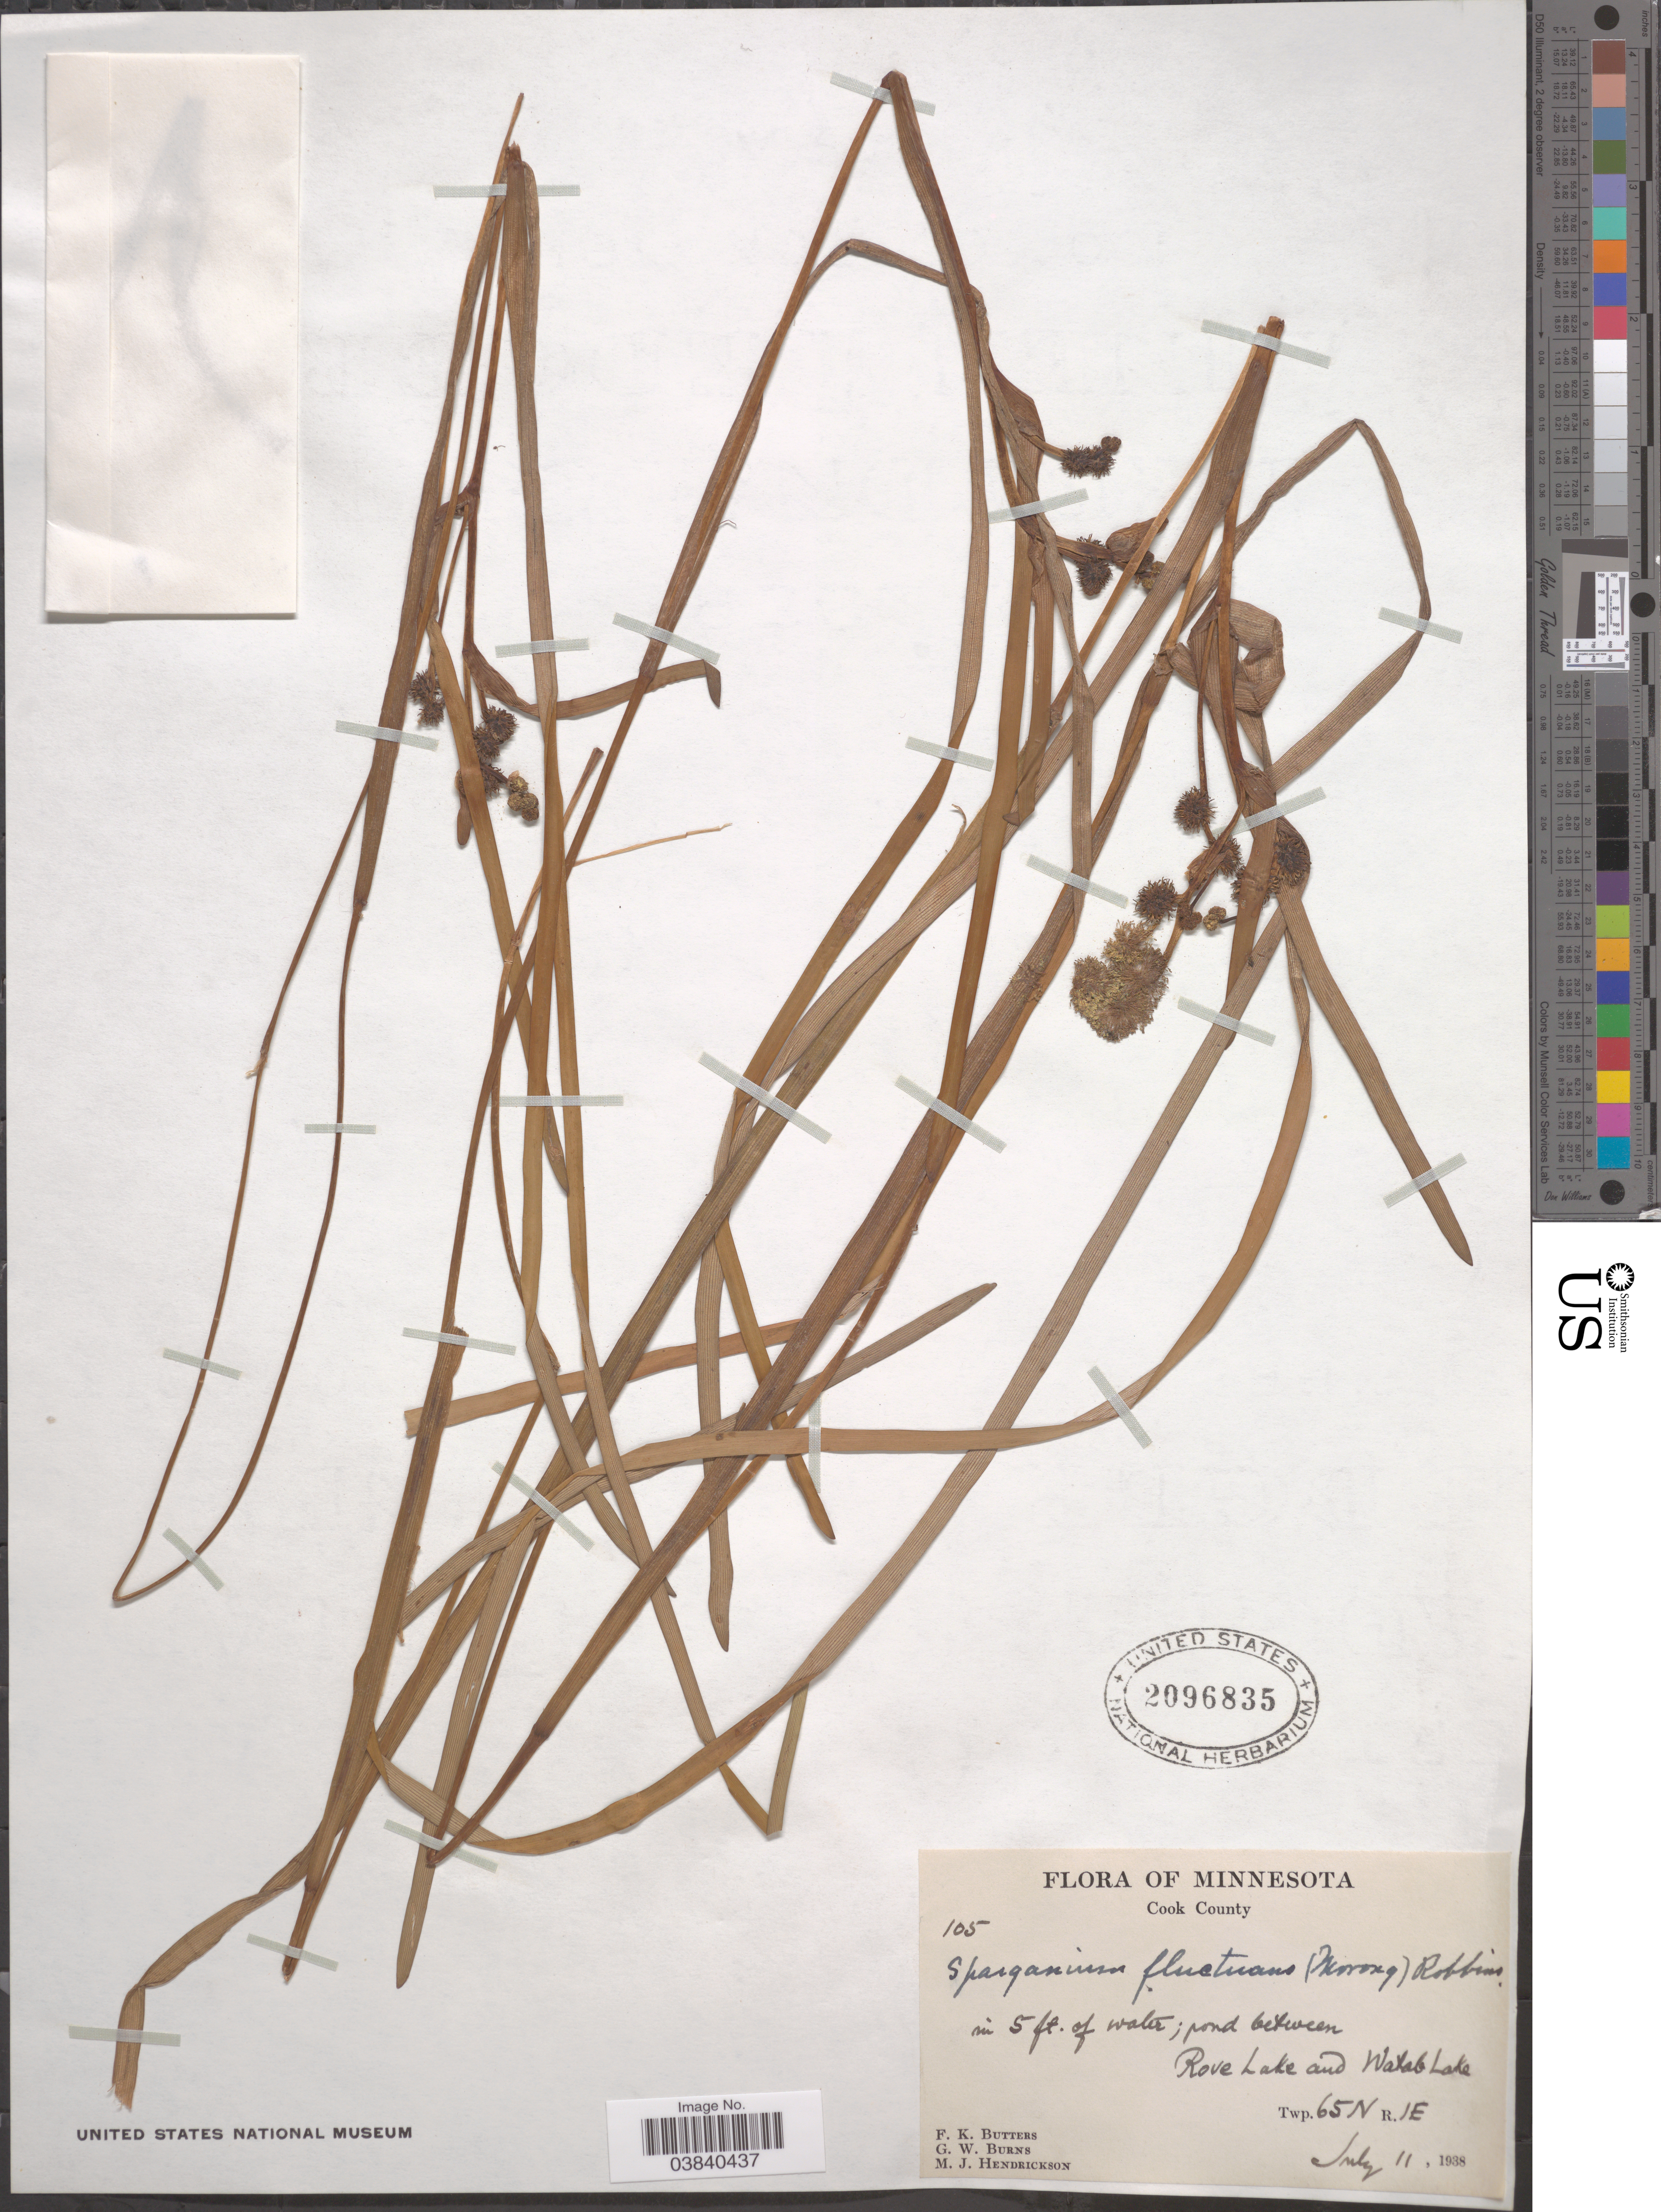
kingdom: Plantae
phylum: Tracheophyta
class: Liliopsida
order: Poales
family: Typhaceae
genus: Sparganium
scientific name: Sparganium fluctuans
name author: (Engelm.) B.L. Rob.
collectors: F. K. Butters, G. Burns & M. Hendrickson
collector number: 105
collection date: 1938-07-11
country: United States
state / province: Minnesota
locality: Cook County. Pond between Rove Lake and Watab Lake. Twp. 65 N R. 1 E.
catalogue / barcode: US 2096835